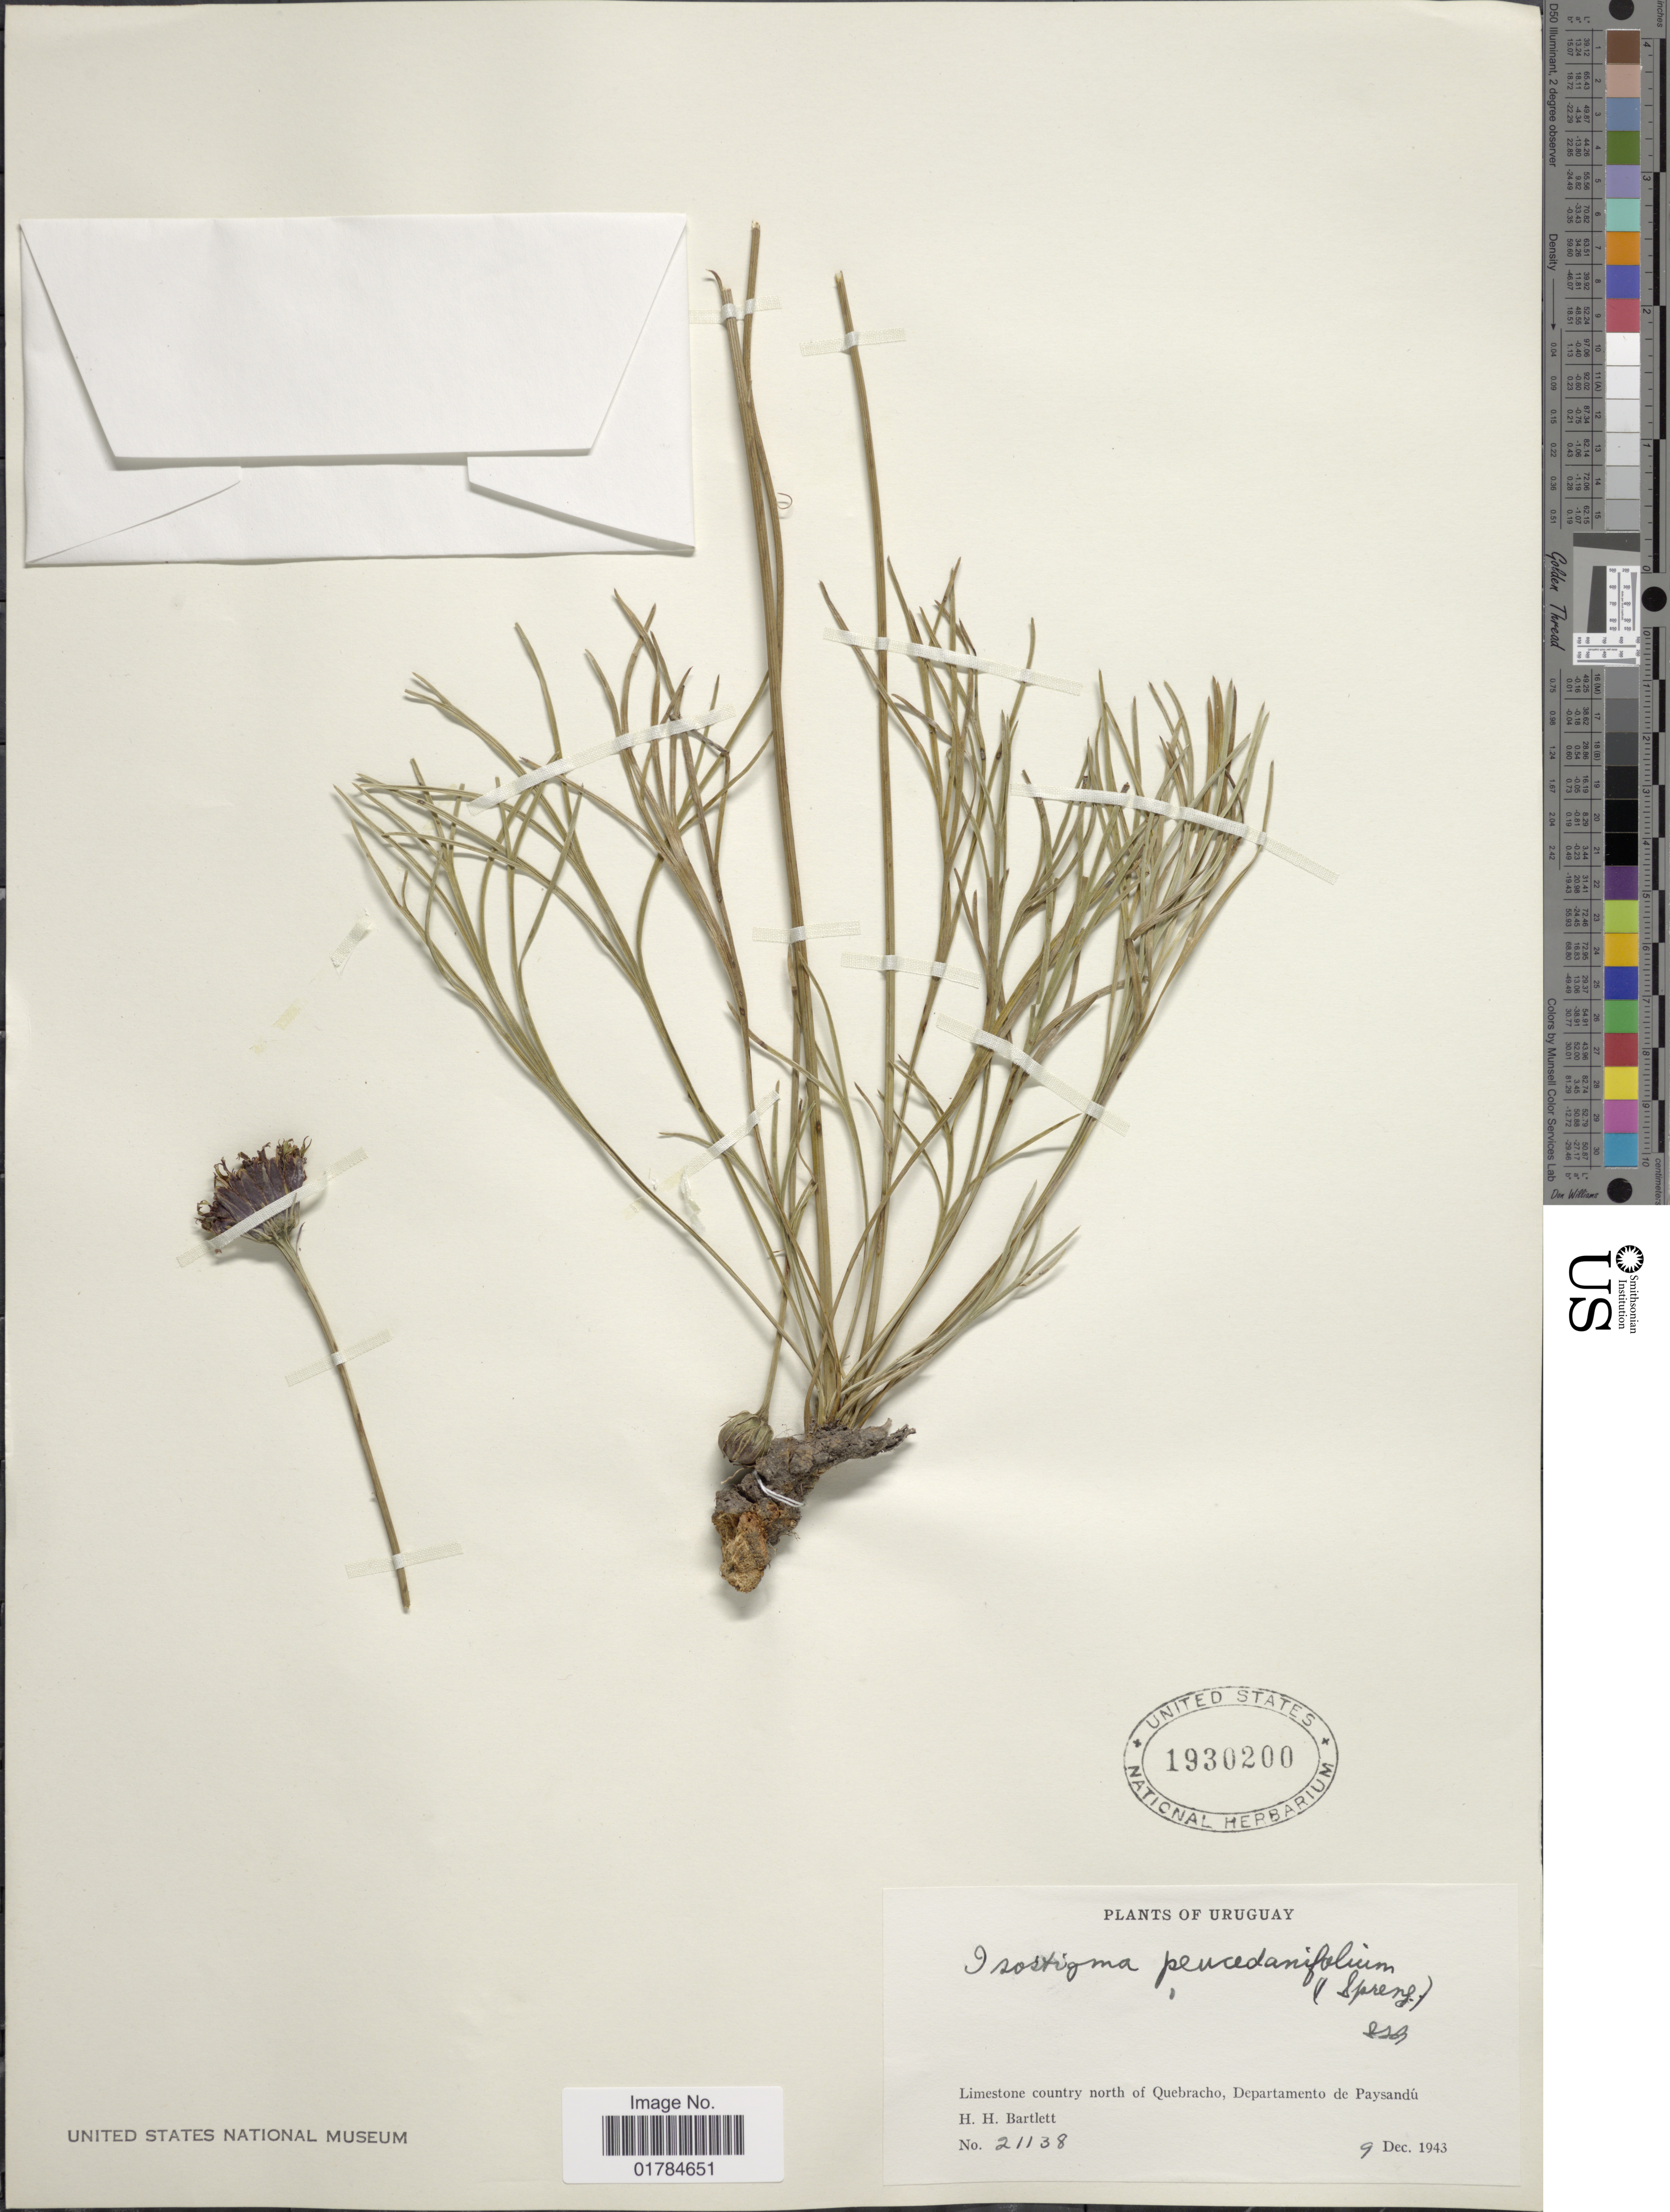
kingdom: Plantae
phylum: Tracheophyta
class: Magnoliopsida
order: Asterales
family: Asteraceae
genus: Isostigma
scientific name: Isostigma peucedanifolium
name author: (Spreng.) Less.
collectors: H. H. Bartlett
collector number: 21138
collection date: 1943-12-09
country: Uruguay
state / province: Paysandu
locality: Limestone country north of Quebracho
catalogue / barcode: US 1930200